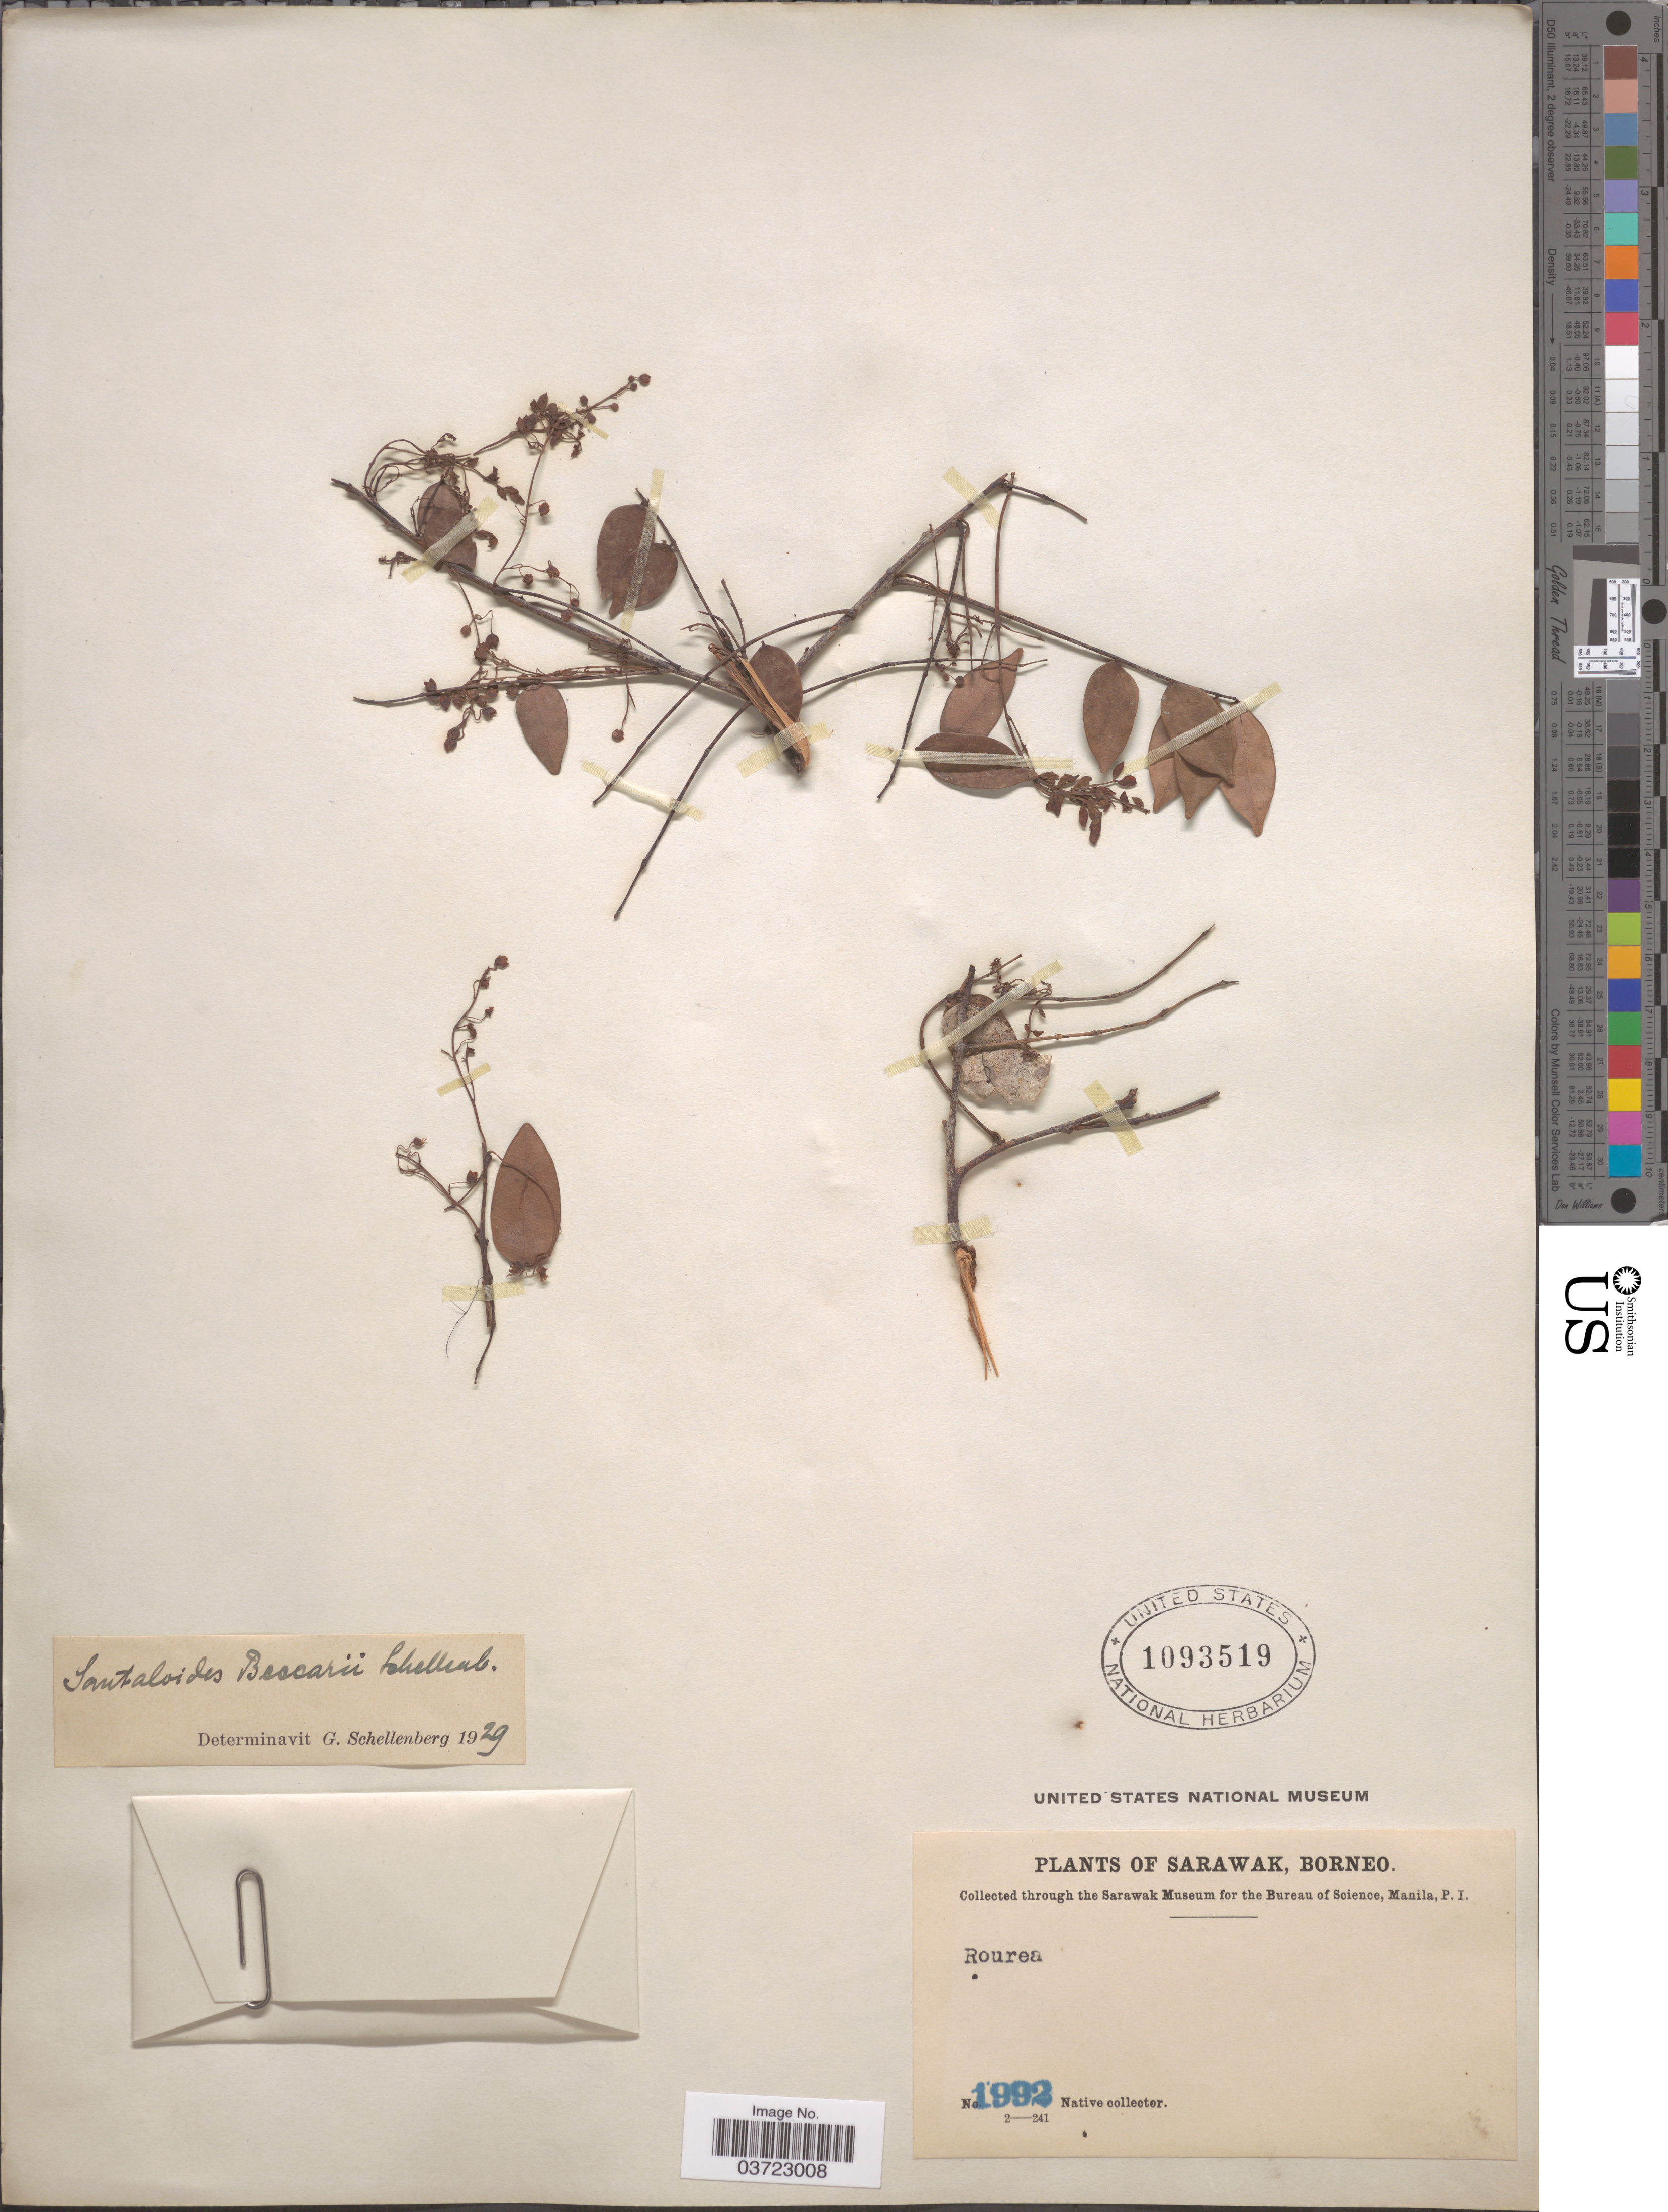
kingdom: Plantae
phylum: Tracheophyta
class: Magnoliopsida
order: Oxalidales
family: Connaraceae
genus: Rourea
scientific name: Rourea minor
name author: (Gaertn.) Leenh.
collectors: Native collector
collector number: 1992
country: Malaysia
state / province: Sarawak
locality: Borneo.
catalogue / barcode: US 1093519